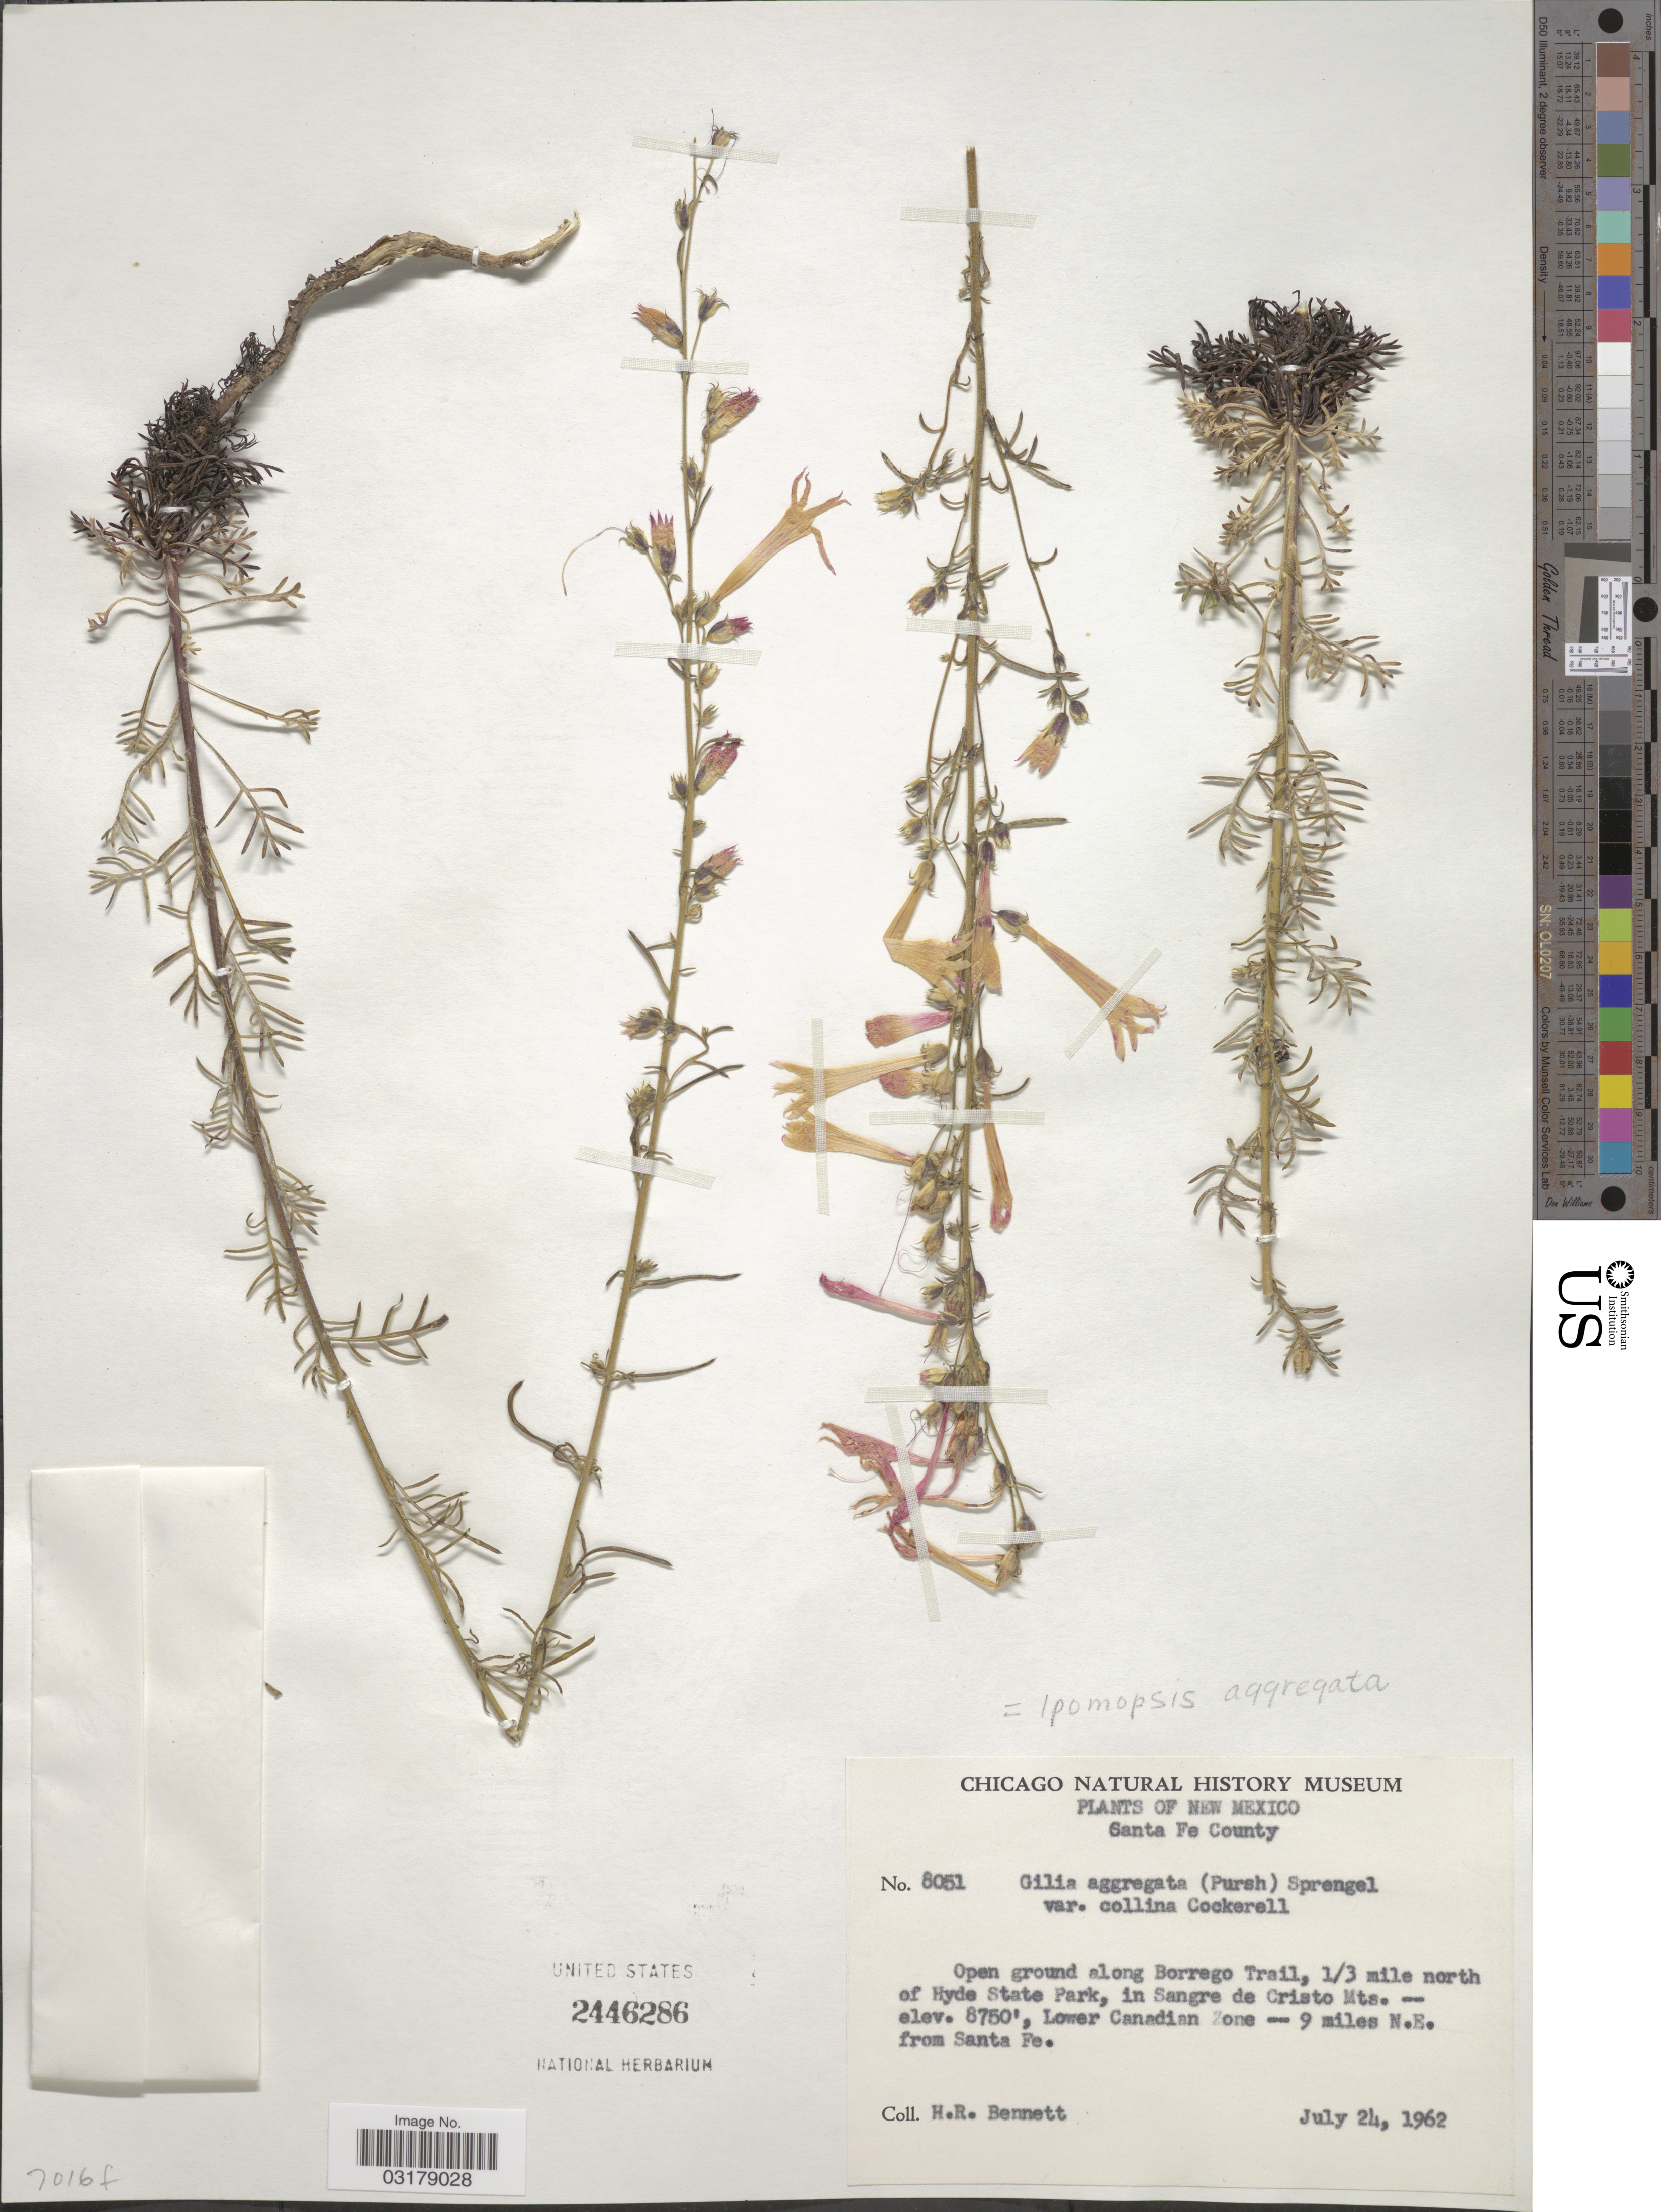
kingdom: Plantae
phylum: Tracheophyta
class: Magnoliopsida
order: Ericales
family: Polemoniaceae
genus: Ipomopsis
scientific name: Ipomopsis aggregata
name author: (Pursh) V.E. Grant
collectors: H. R. Bennett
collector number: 8051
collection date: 1962-07-24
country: United States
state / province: New Mexico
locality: Santa Fe County. Along Borrego Trail, 1/3 mile north of Hyde State Park, in Sangre de Cristo Mts. Lower Canadian Zone -- 9 miles N.E. from Santa Fe.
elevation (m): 2667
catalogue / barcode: US 2446286